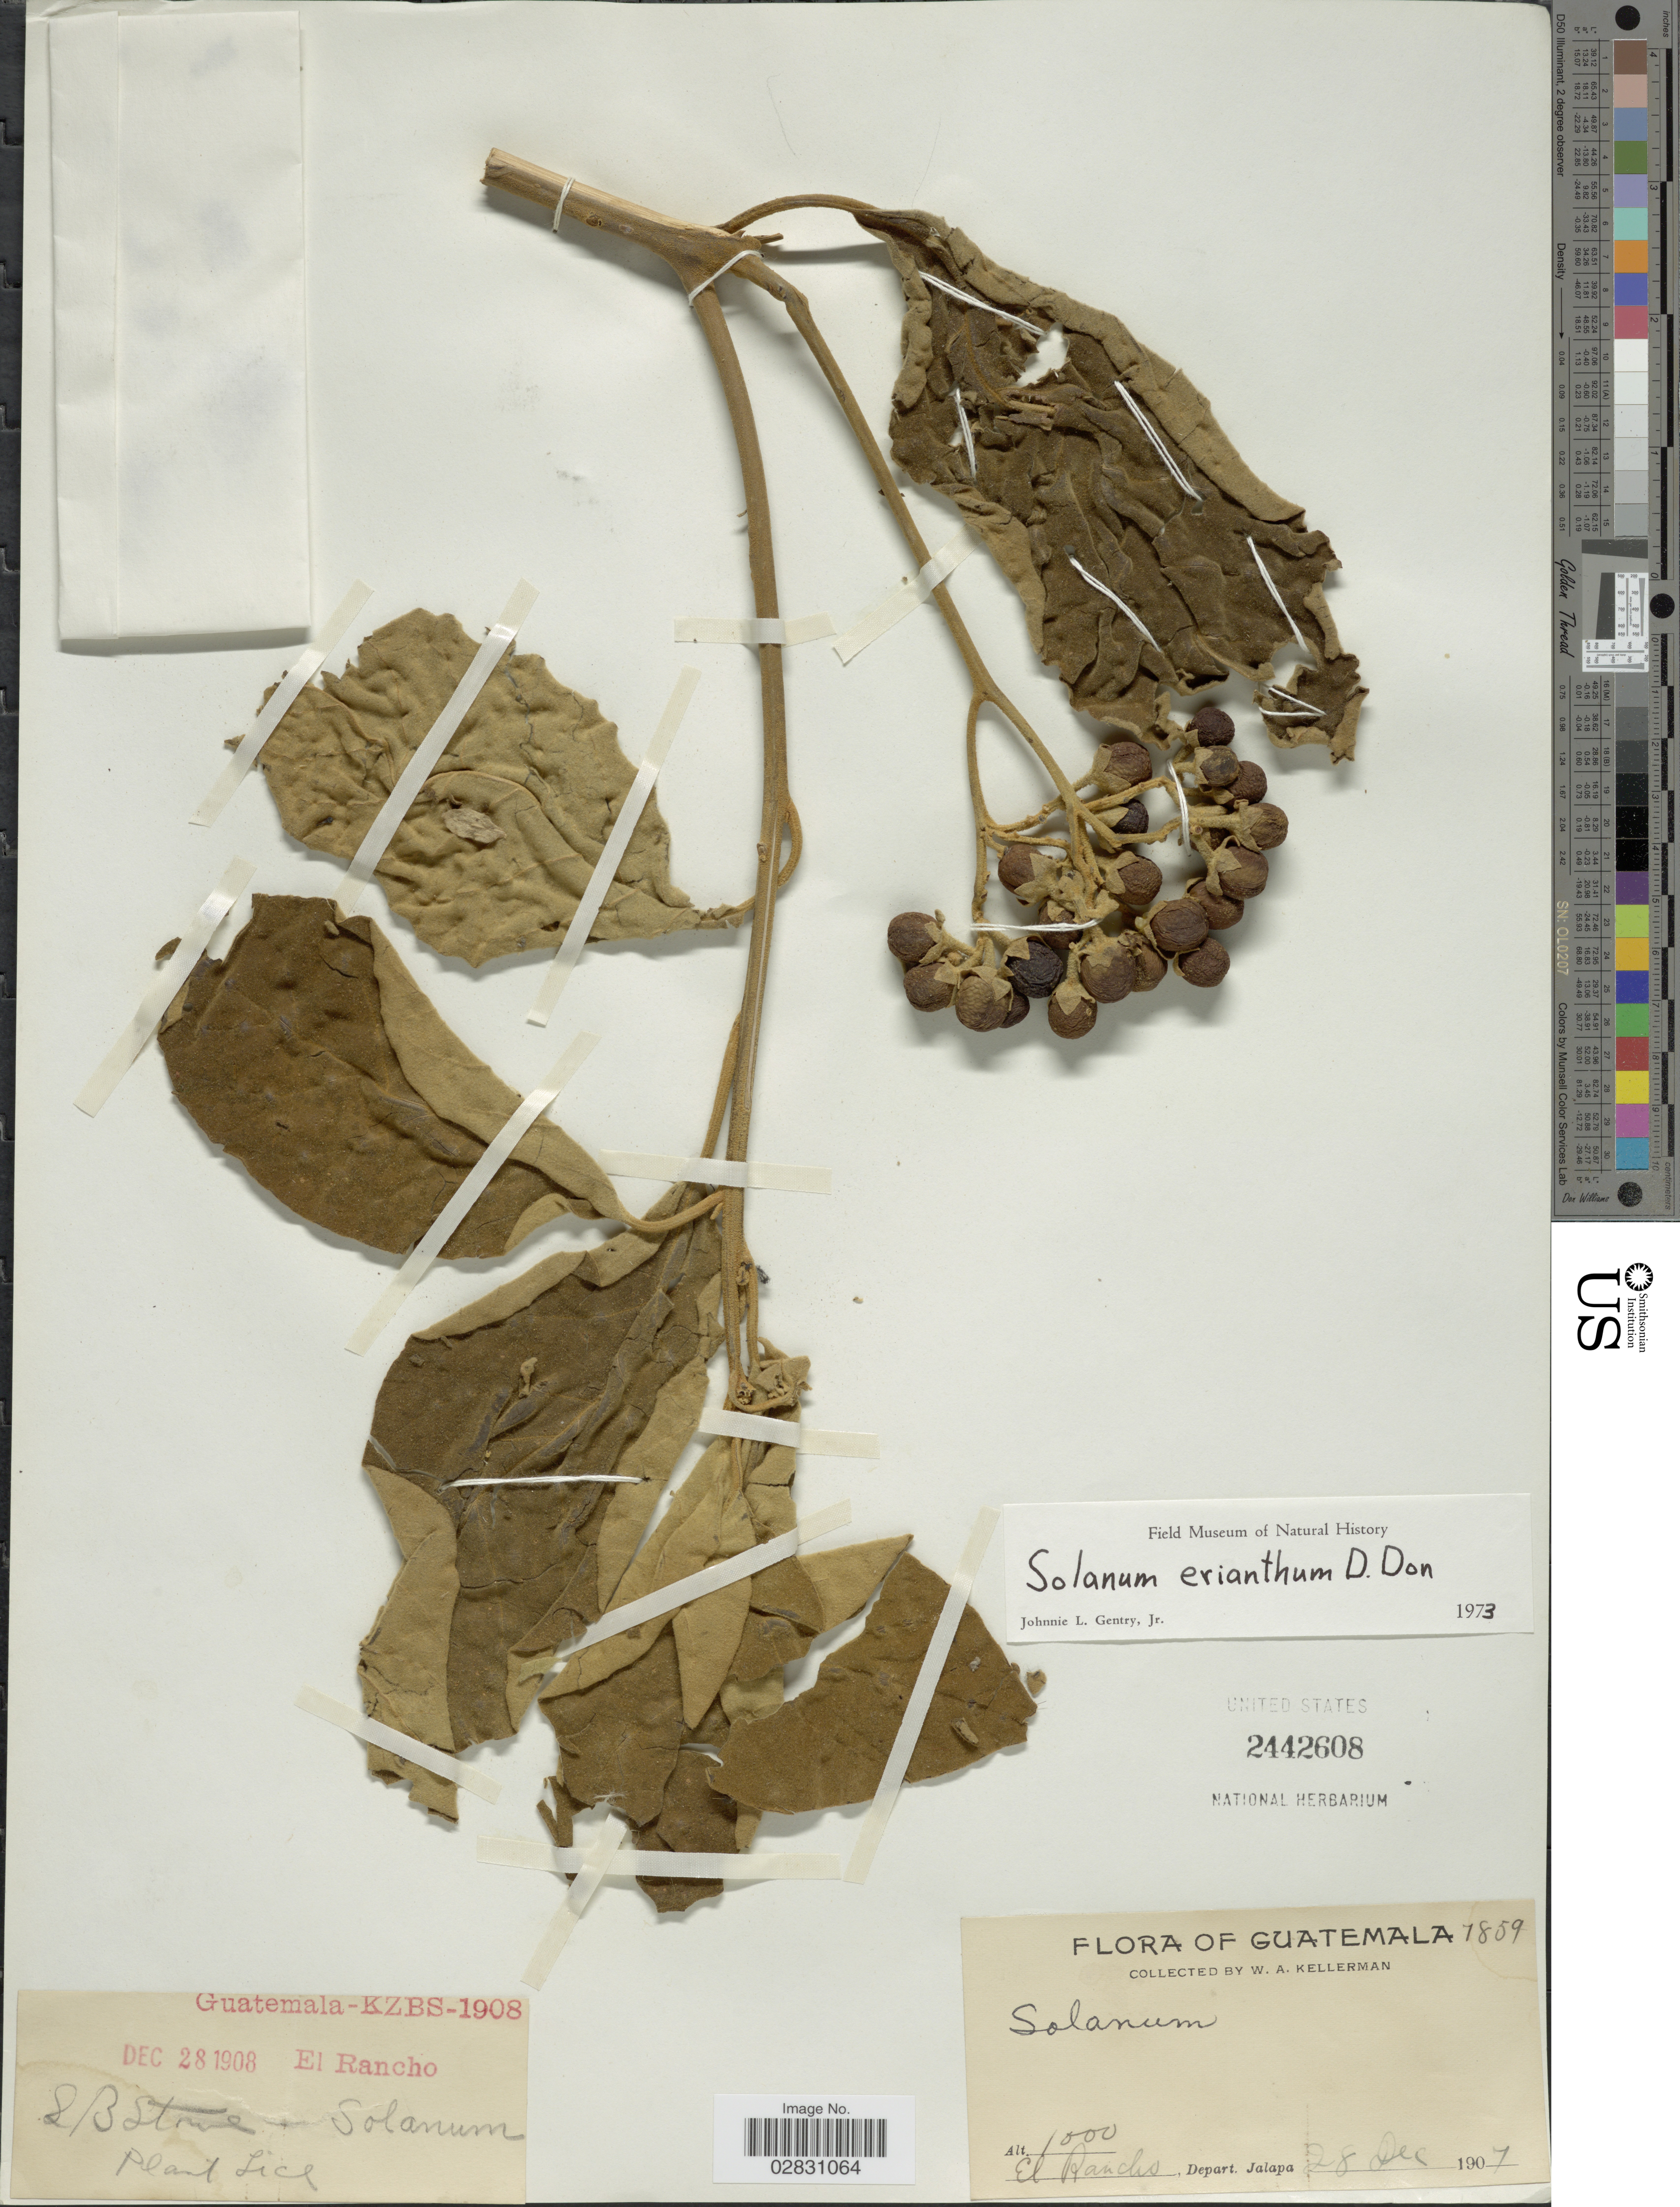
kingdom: Plantae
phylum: Tracheophyta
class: Magnoliopsida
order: Solanales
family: Solanaceae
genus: Solanum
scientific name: Solanum erianthum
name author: D. Don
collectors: W. Kellerman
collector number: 1859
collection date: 1907-12-28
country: Guatemala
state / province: Jalapa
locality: KZBS. El Rancho, Depart. Jalapa.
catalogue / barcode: US 2442608